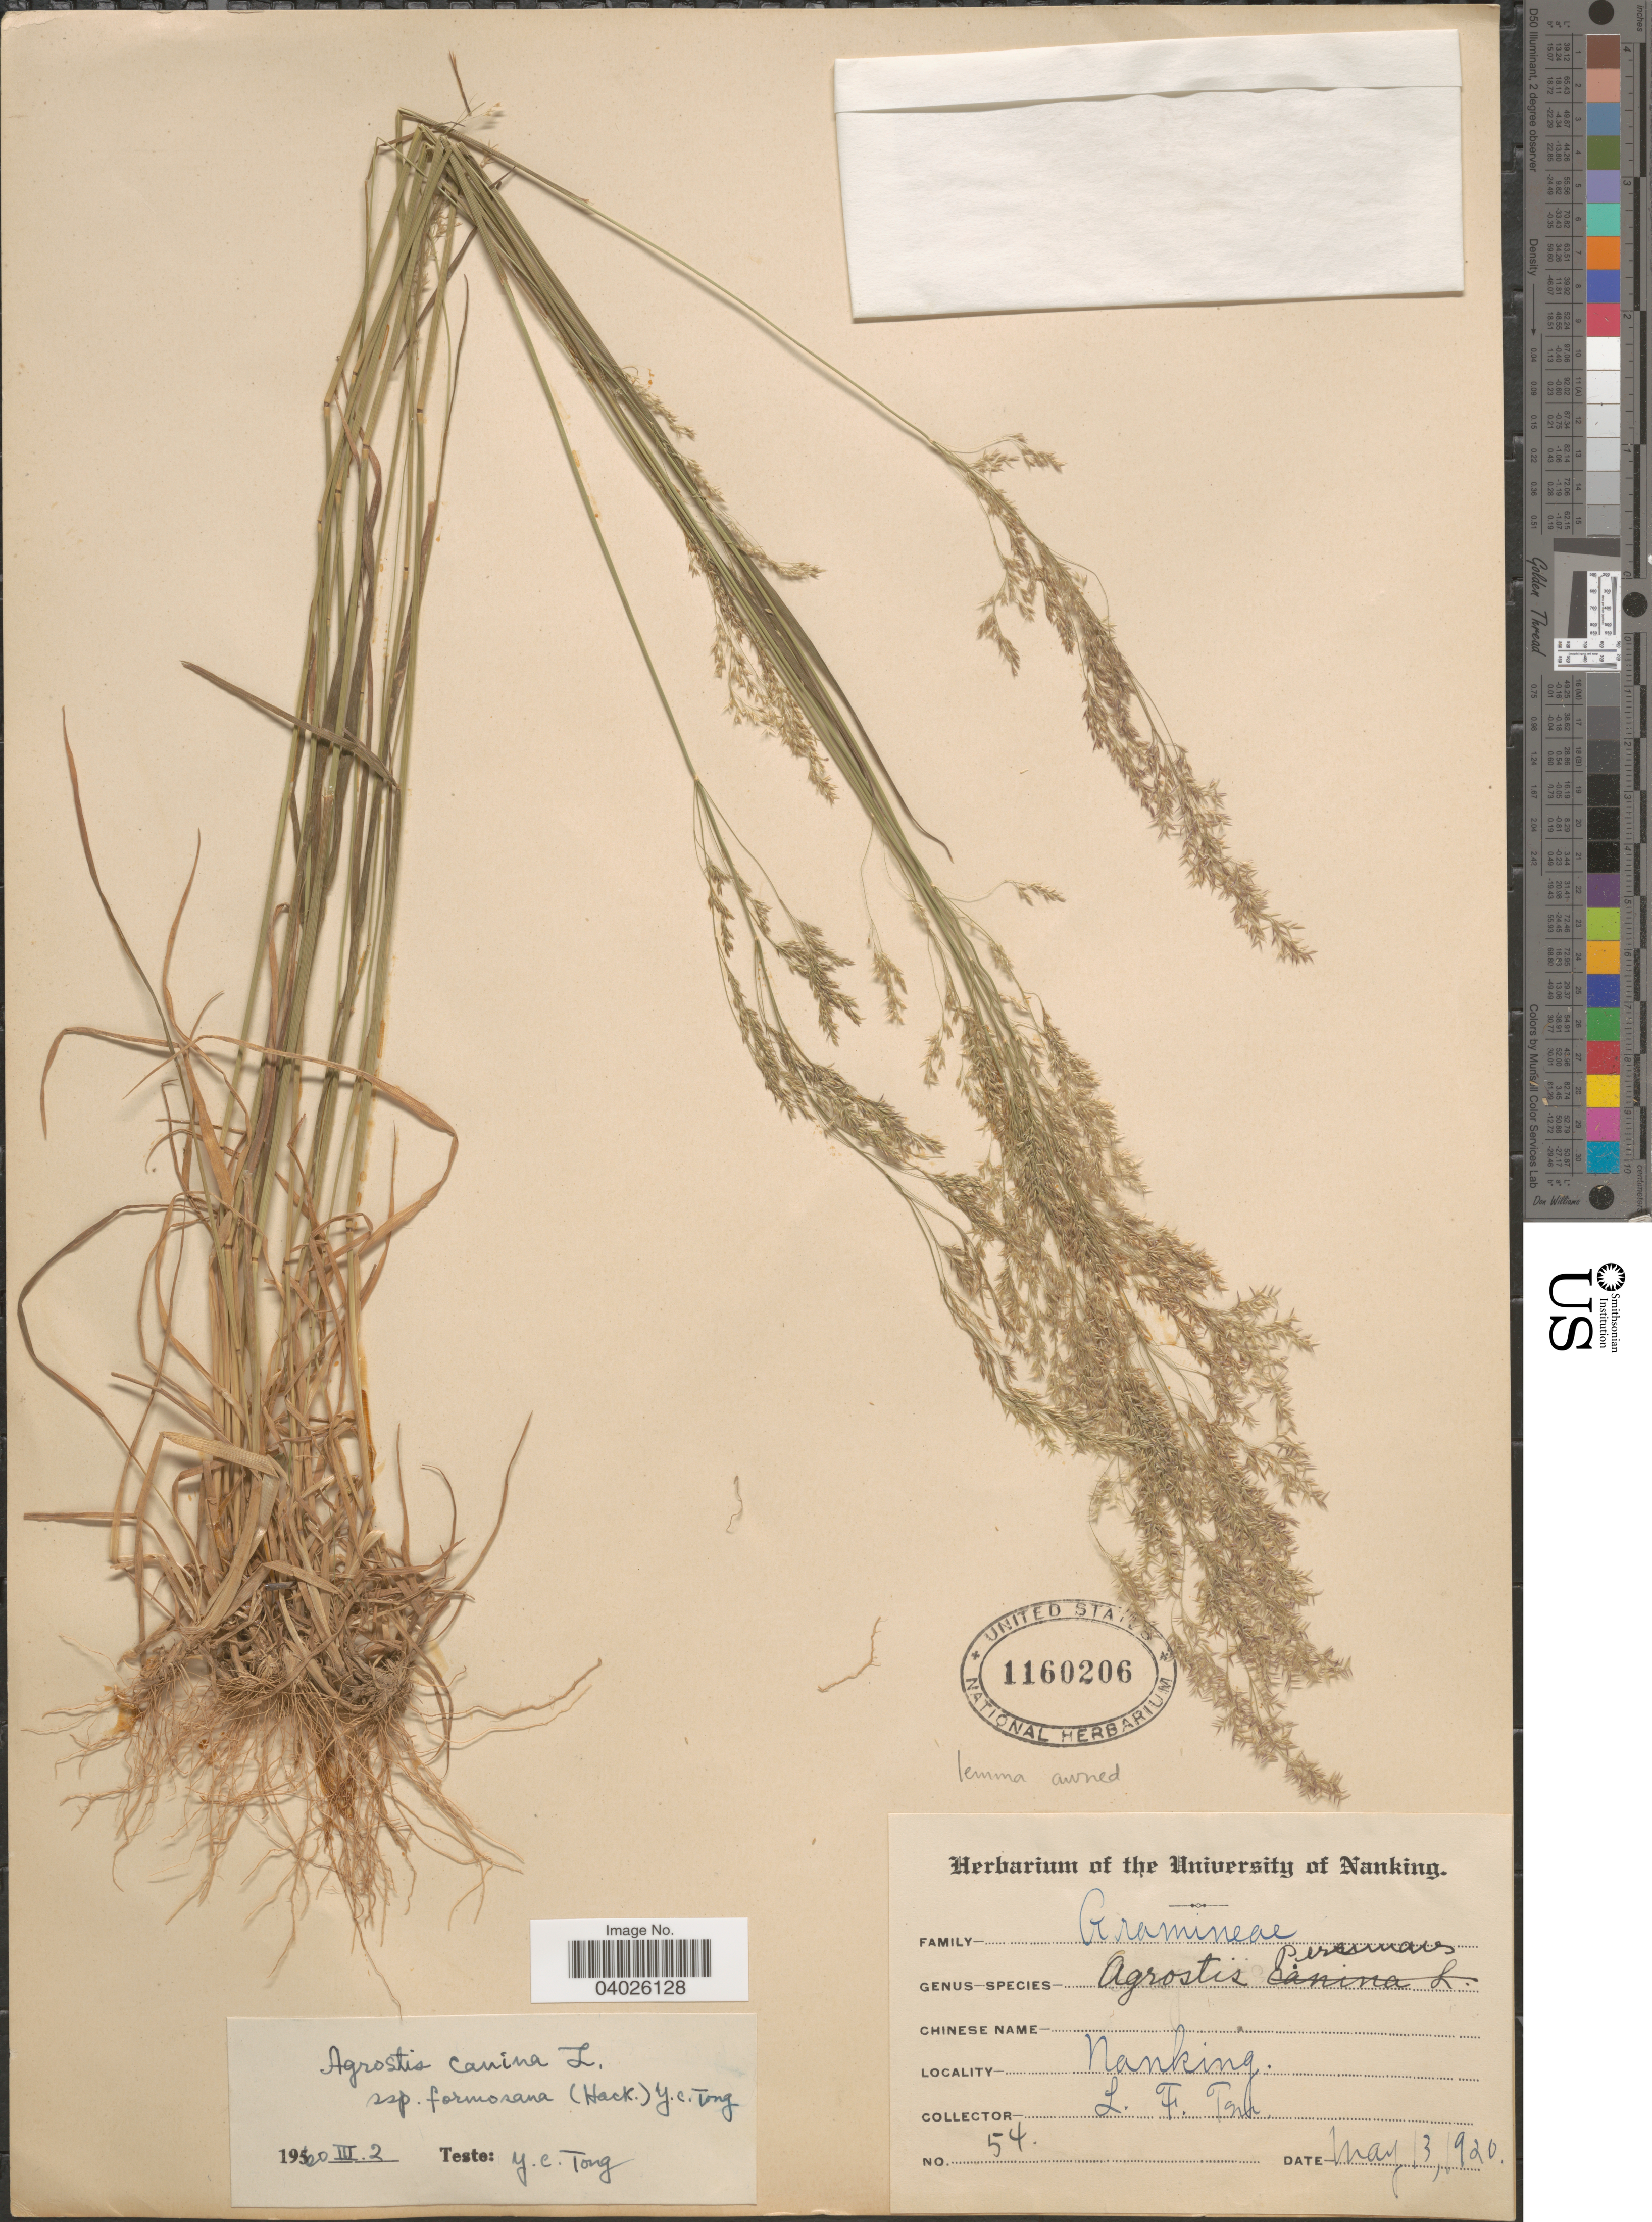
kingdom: Plantae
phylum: Tracheophyta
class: Liliopsida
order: Poales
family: Poaceae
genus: Agrostis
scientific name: Agrostis canina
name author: L.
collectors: L. Tsu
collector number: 54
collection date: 1920-05-13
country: China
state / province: Jiangsu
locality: Nanking.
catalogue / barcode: US 1160206